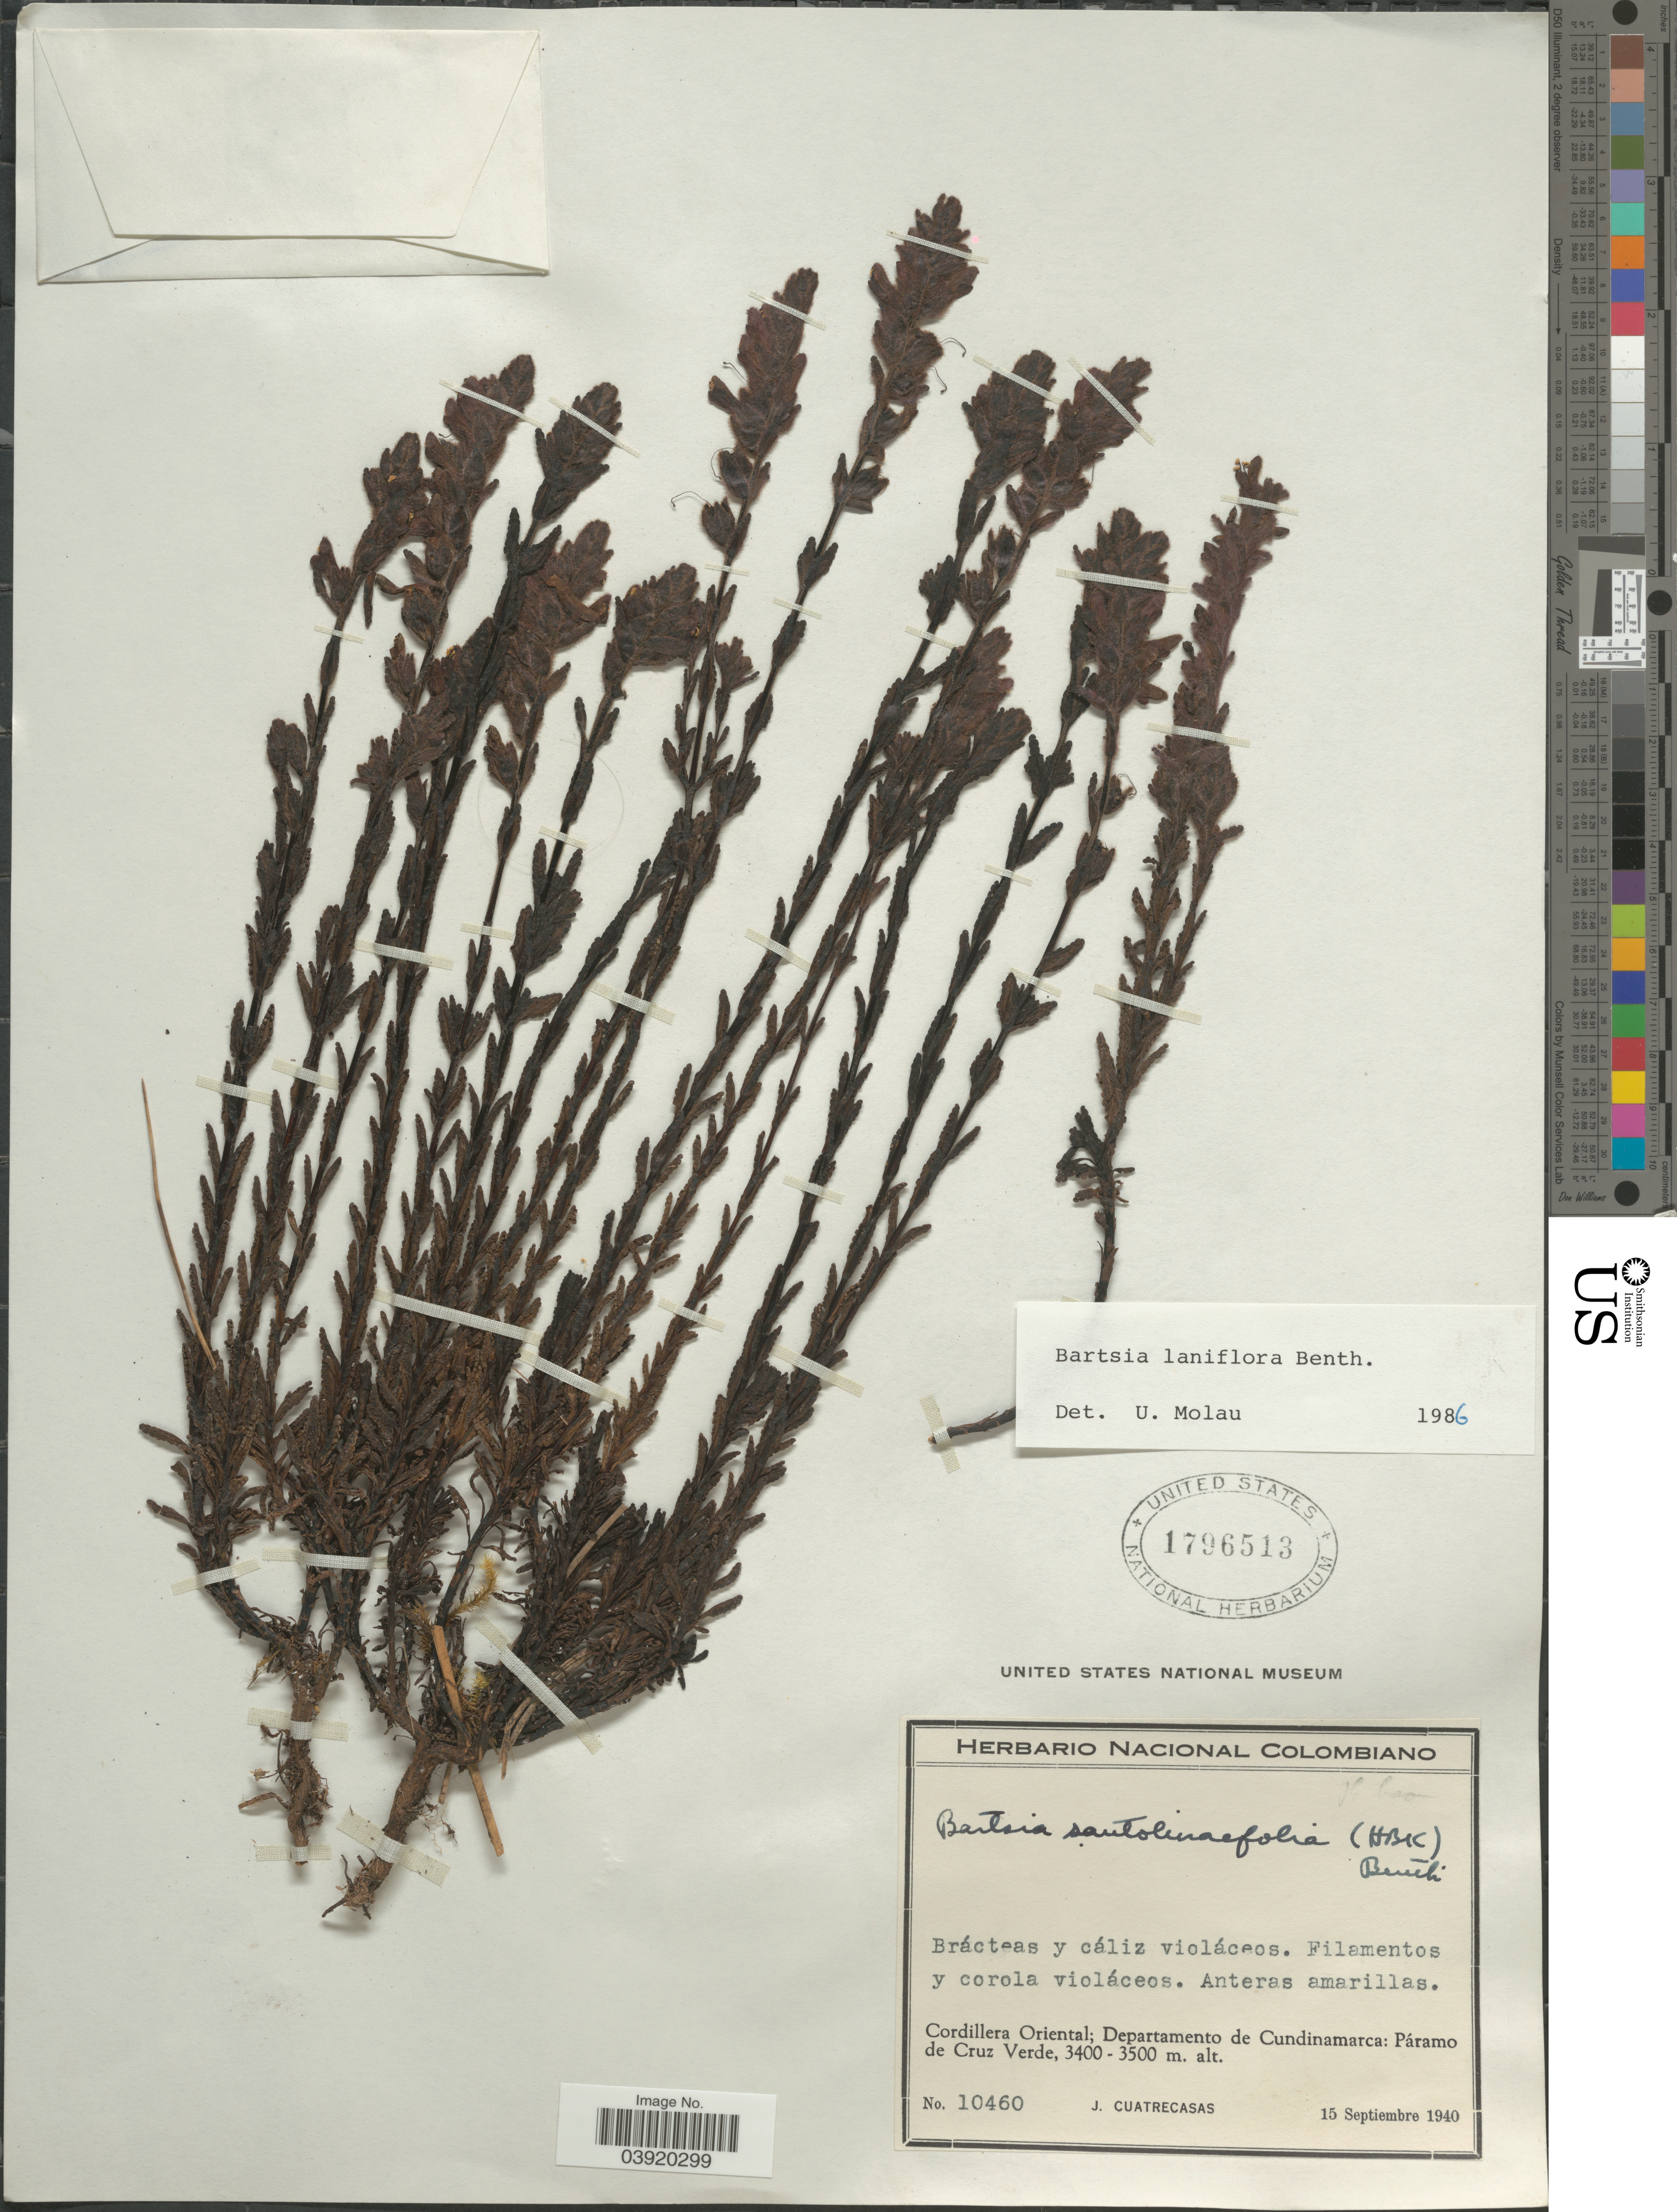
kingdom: Plantae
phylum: Tracheophyta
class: Magnoliopsida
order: Lamiales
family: Orobanchaceae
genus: Bartsia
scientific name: Bartsia laniflora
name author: Benth.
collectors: J. Cuatrecasas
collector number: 10460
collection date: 1940-09-15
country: Colombia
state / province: Cundinamarca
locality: Cordillera Oriental; Departamento de Cundinamarca: Páramo de Cruz Verde.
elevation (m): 3400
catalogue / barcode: US 1796513